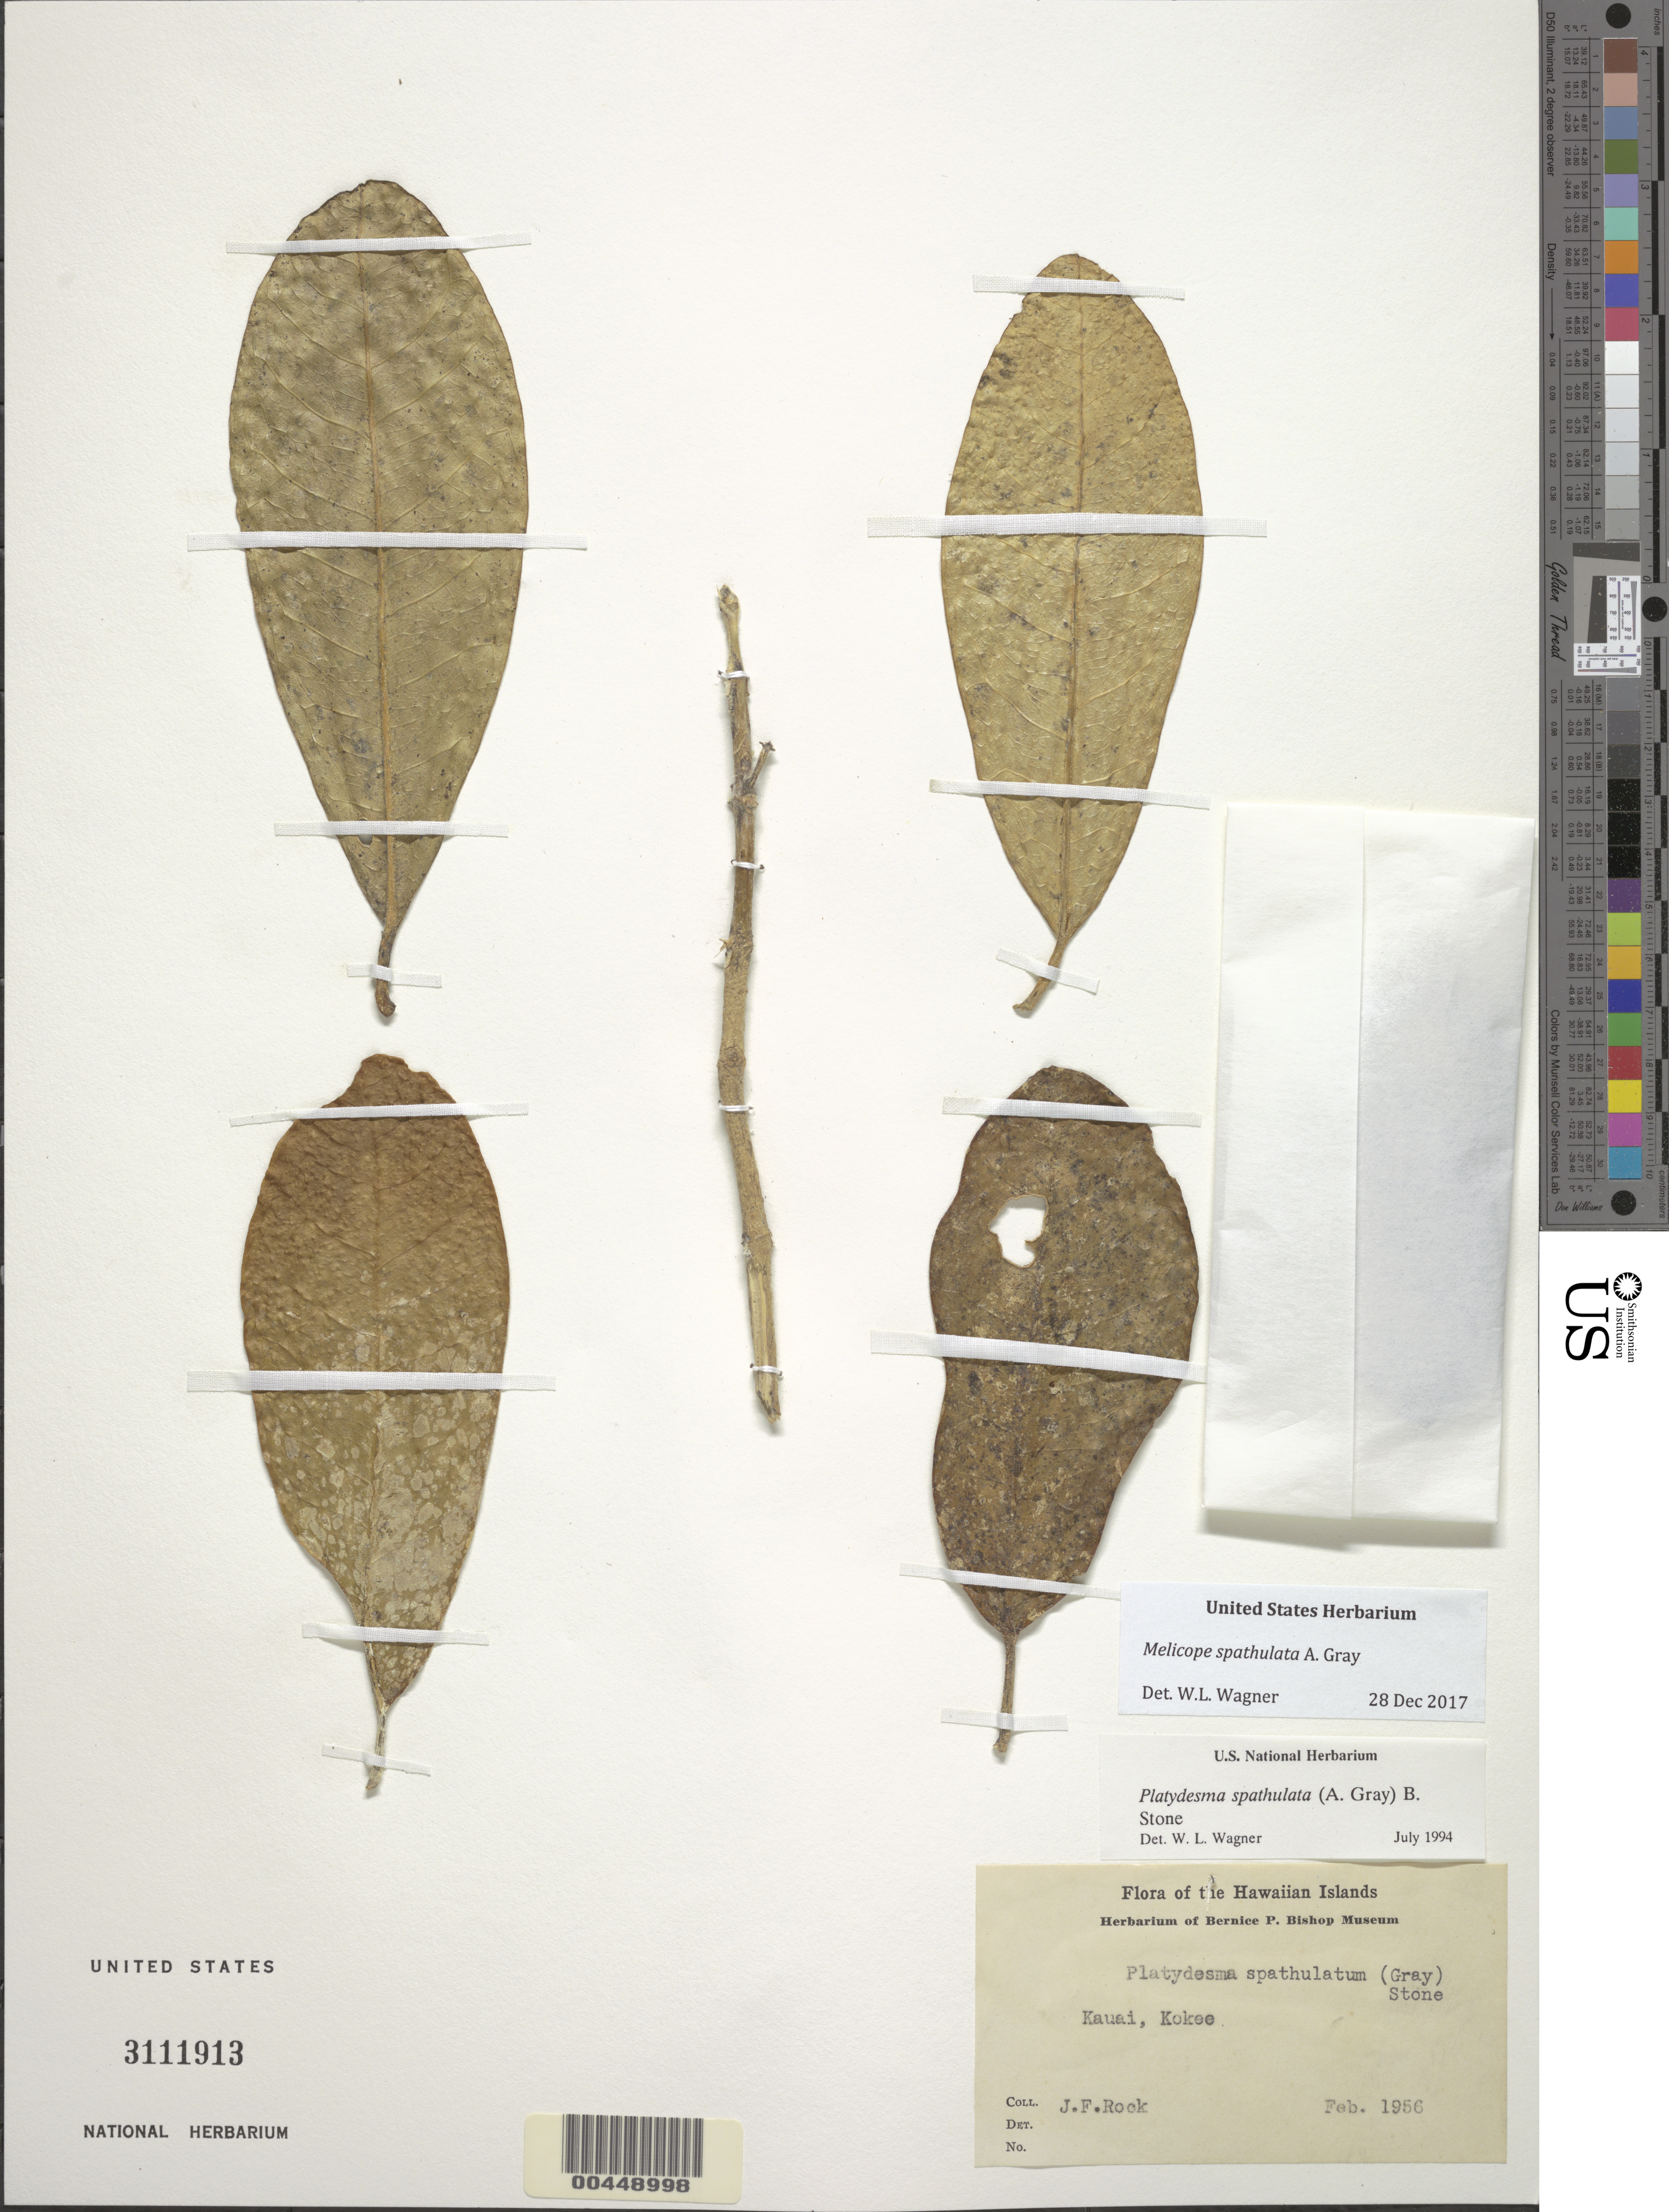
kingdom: Plantae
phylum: Tracheophyta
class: Magnoliopsida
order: Sapindales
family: Rutaceae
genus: Melicope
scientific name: Melicope spathulata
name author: A. Gray in Wilkes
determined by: Wagner, W. L., (BOT), Smithsonian Institution - National Museum of Natural History (UNITED STATES)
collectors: J. F. Rock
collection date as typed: Feb 1956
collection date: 1956-02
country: United States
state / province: Hawaii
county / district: Kauai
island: Kaua'i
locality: Kokee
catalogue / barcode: US 3111913